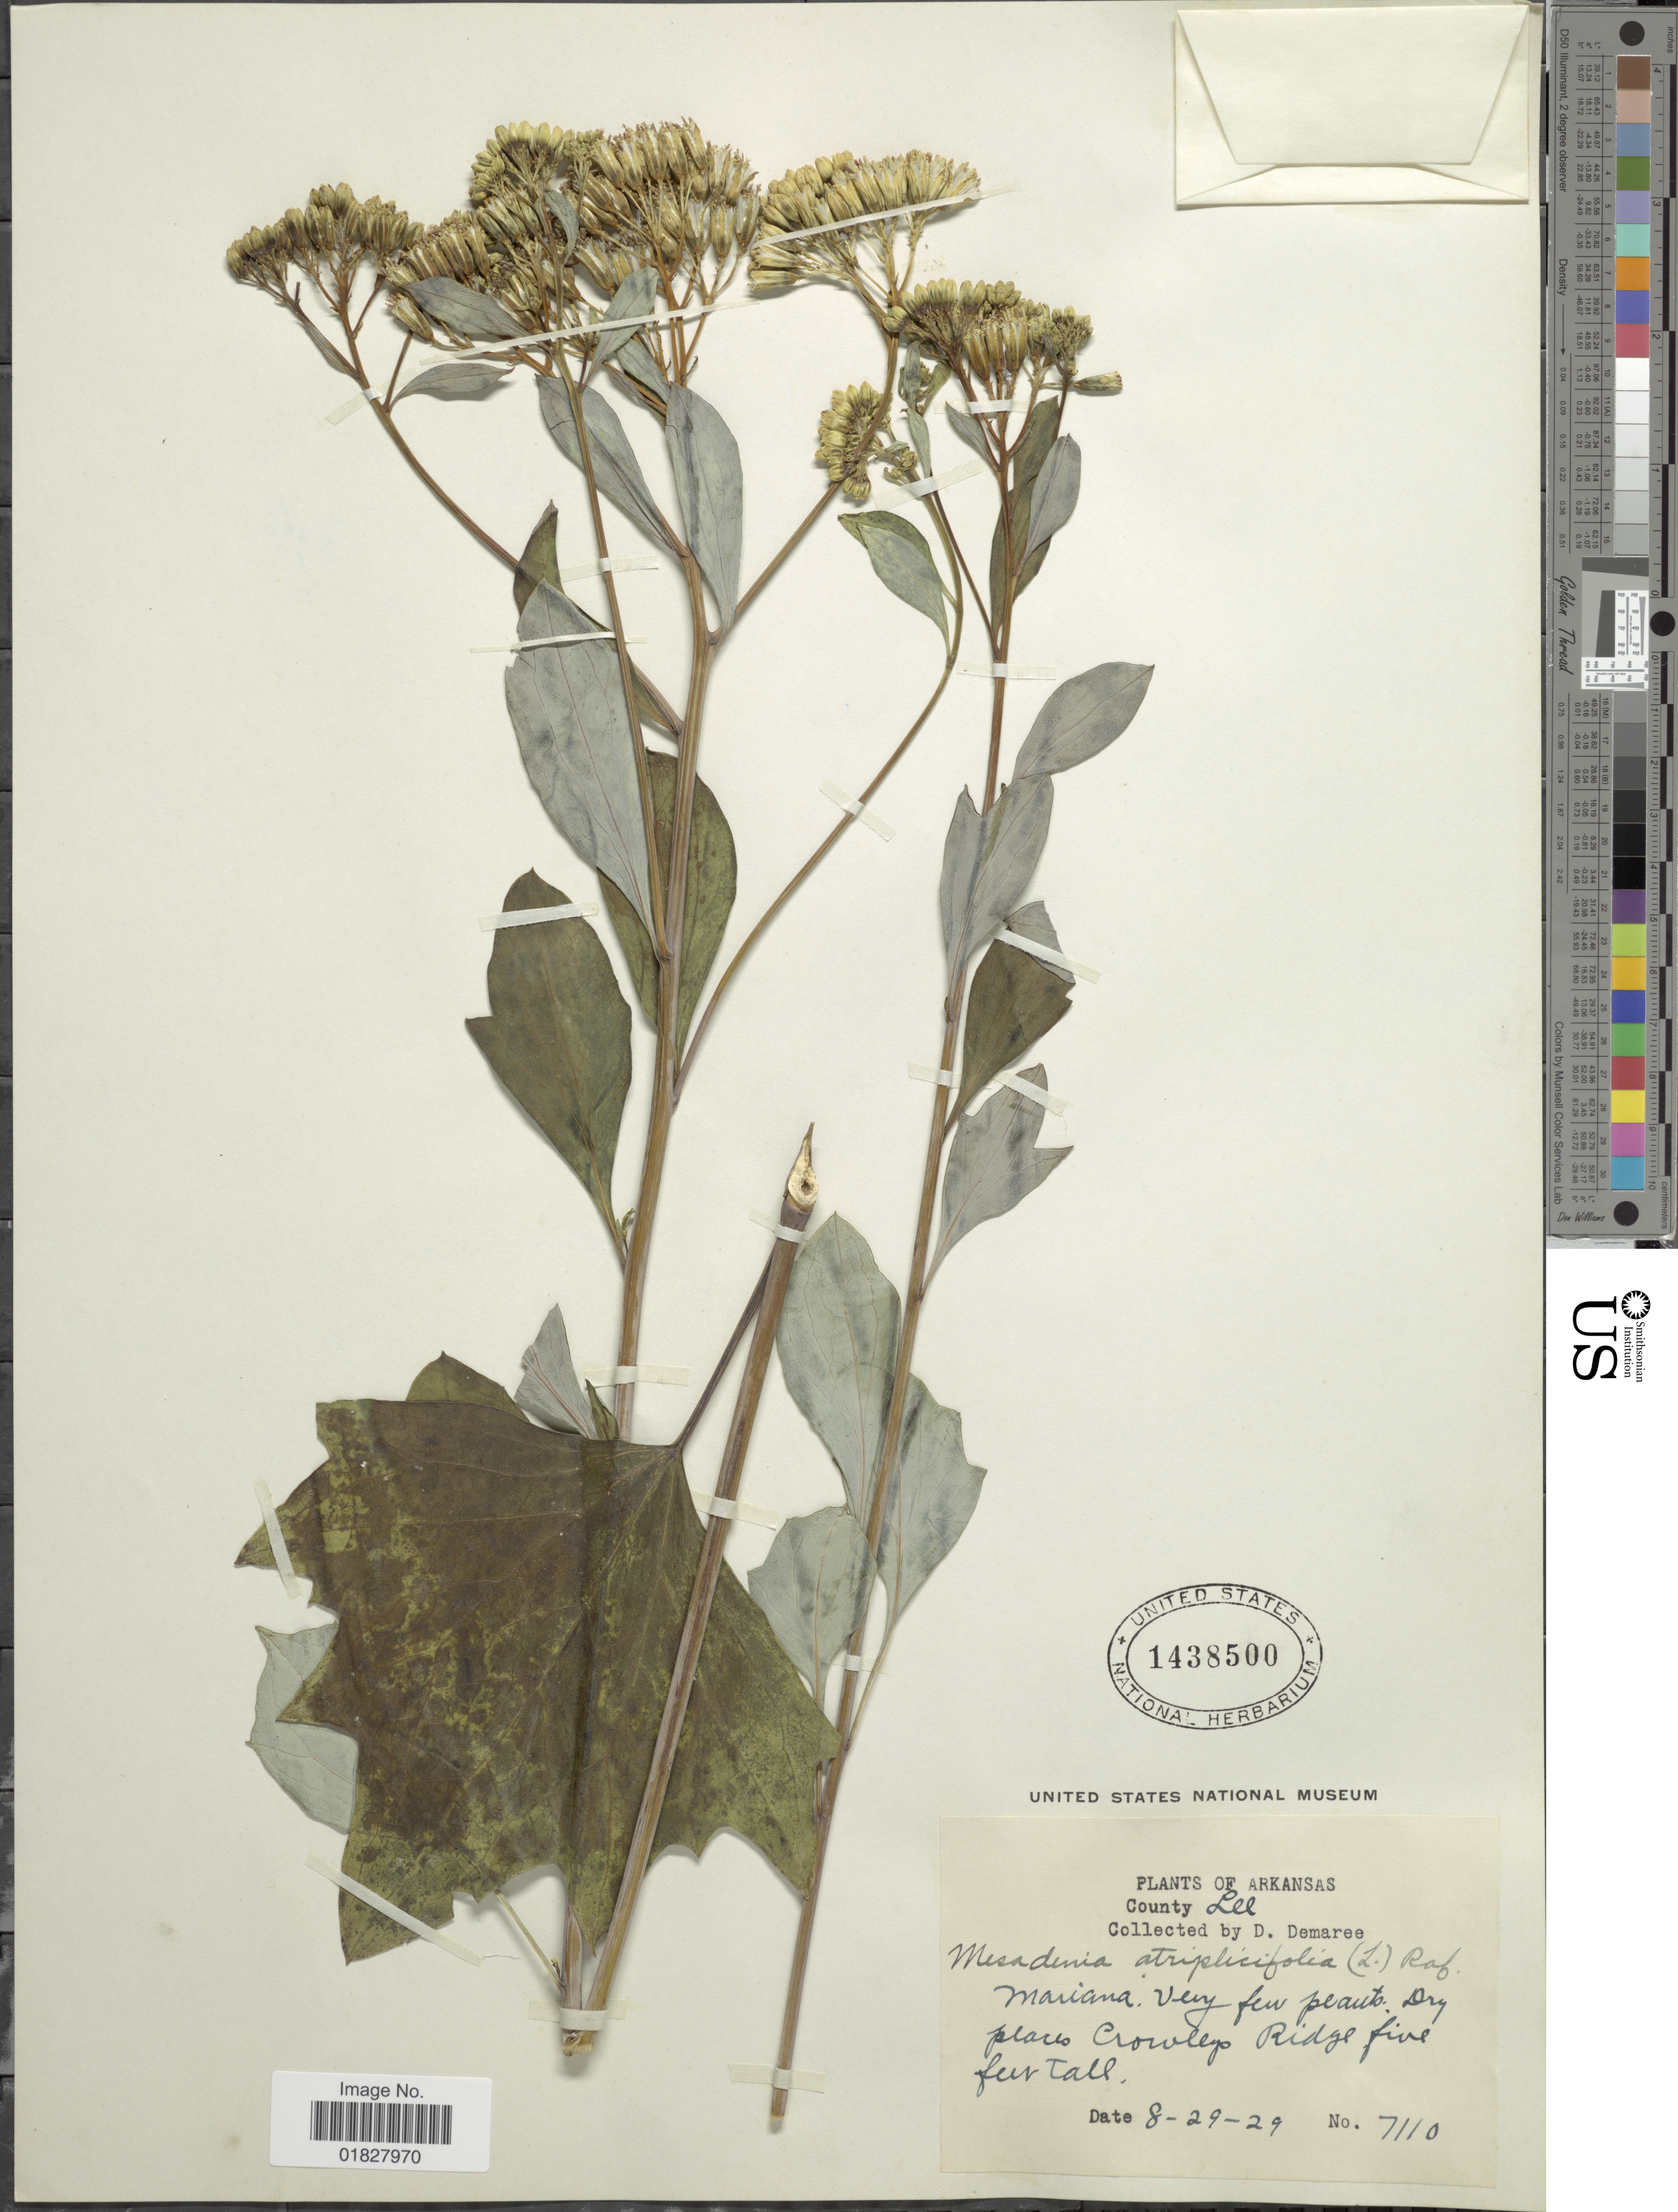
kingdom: Plantae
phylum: Tracheophyta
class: Magnoliopsida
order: Asterales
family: Asteraceae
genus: Arnoglossum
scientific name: Arnoglossum atriplicifolium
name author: (L.) H. Rob.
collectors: D. Demaree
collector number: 7110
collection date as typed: Transcribed d/m/y: 29/8/29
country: United States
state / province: Arkansas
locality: County Lee, Mariana, Crowleys Ridge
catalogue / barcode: US 1438500